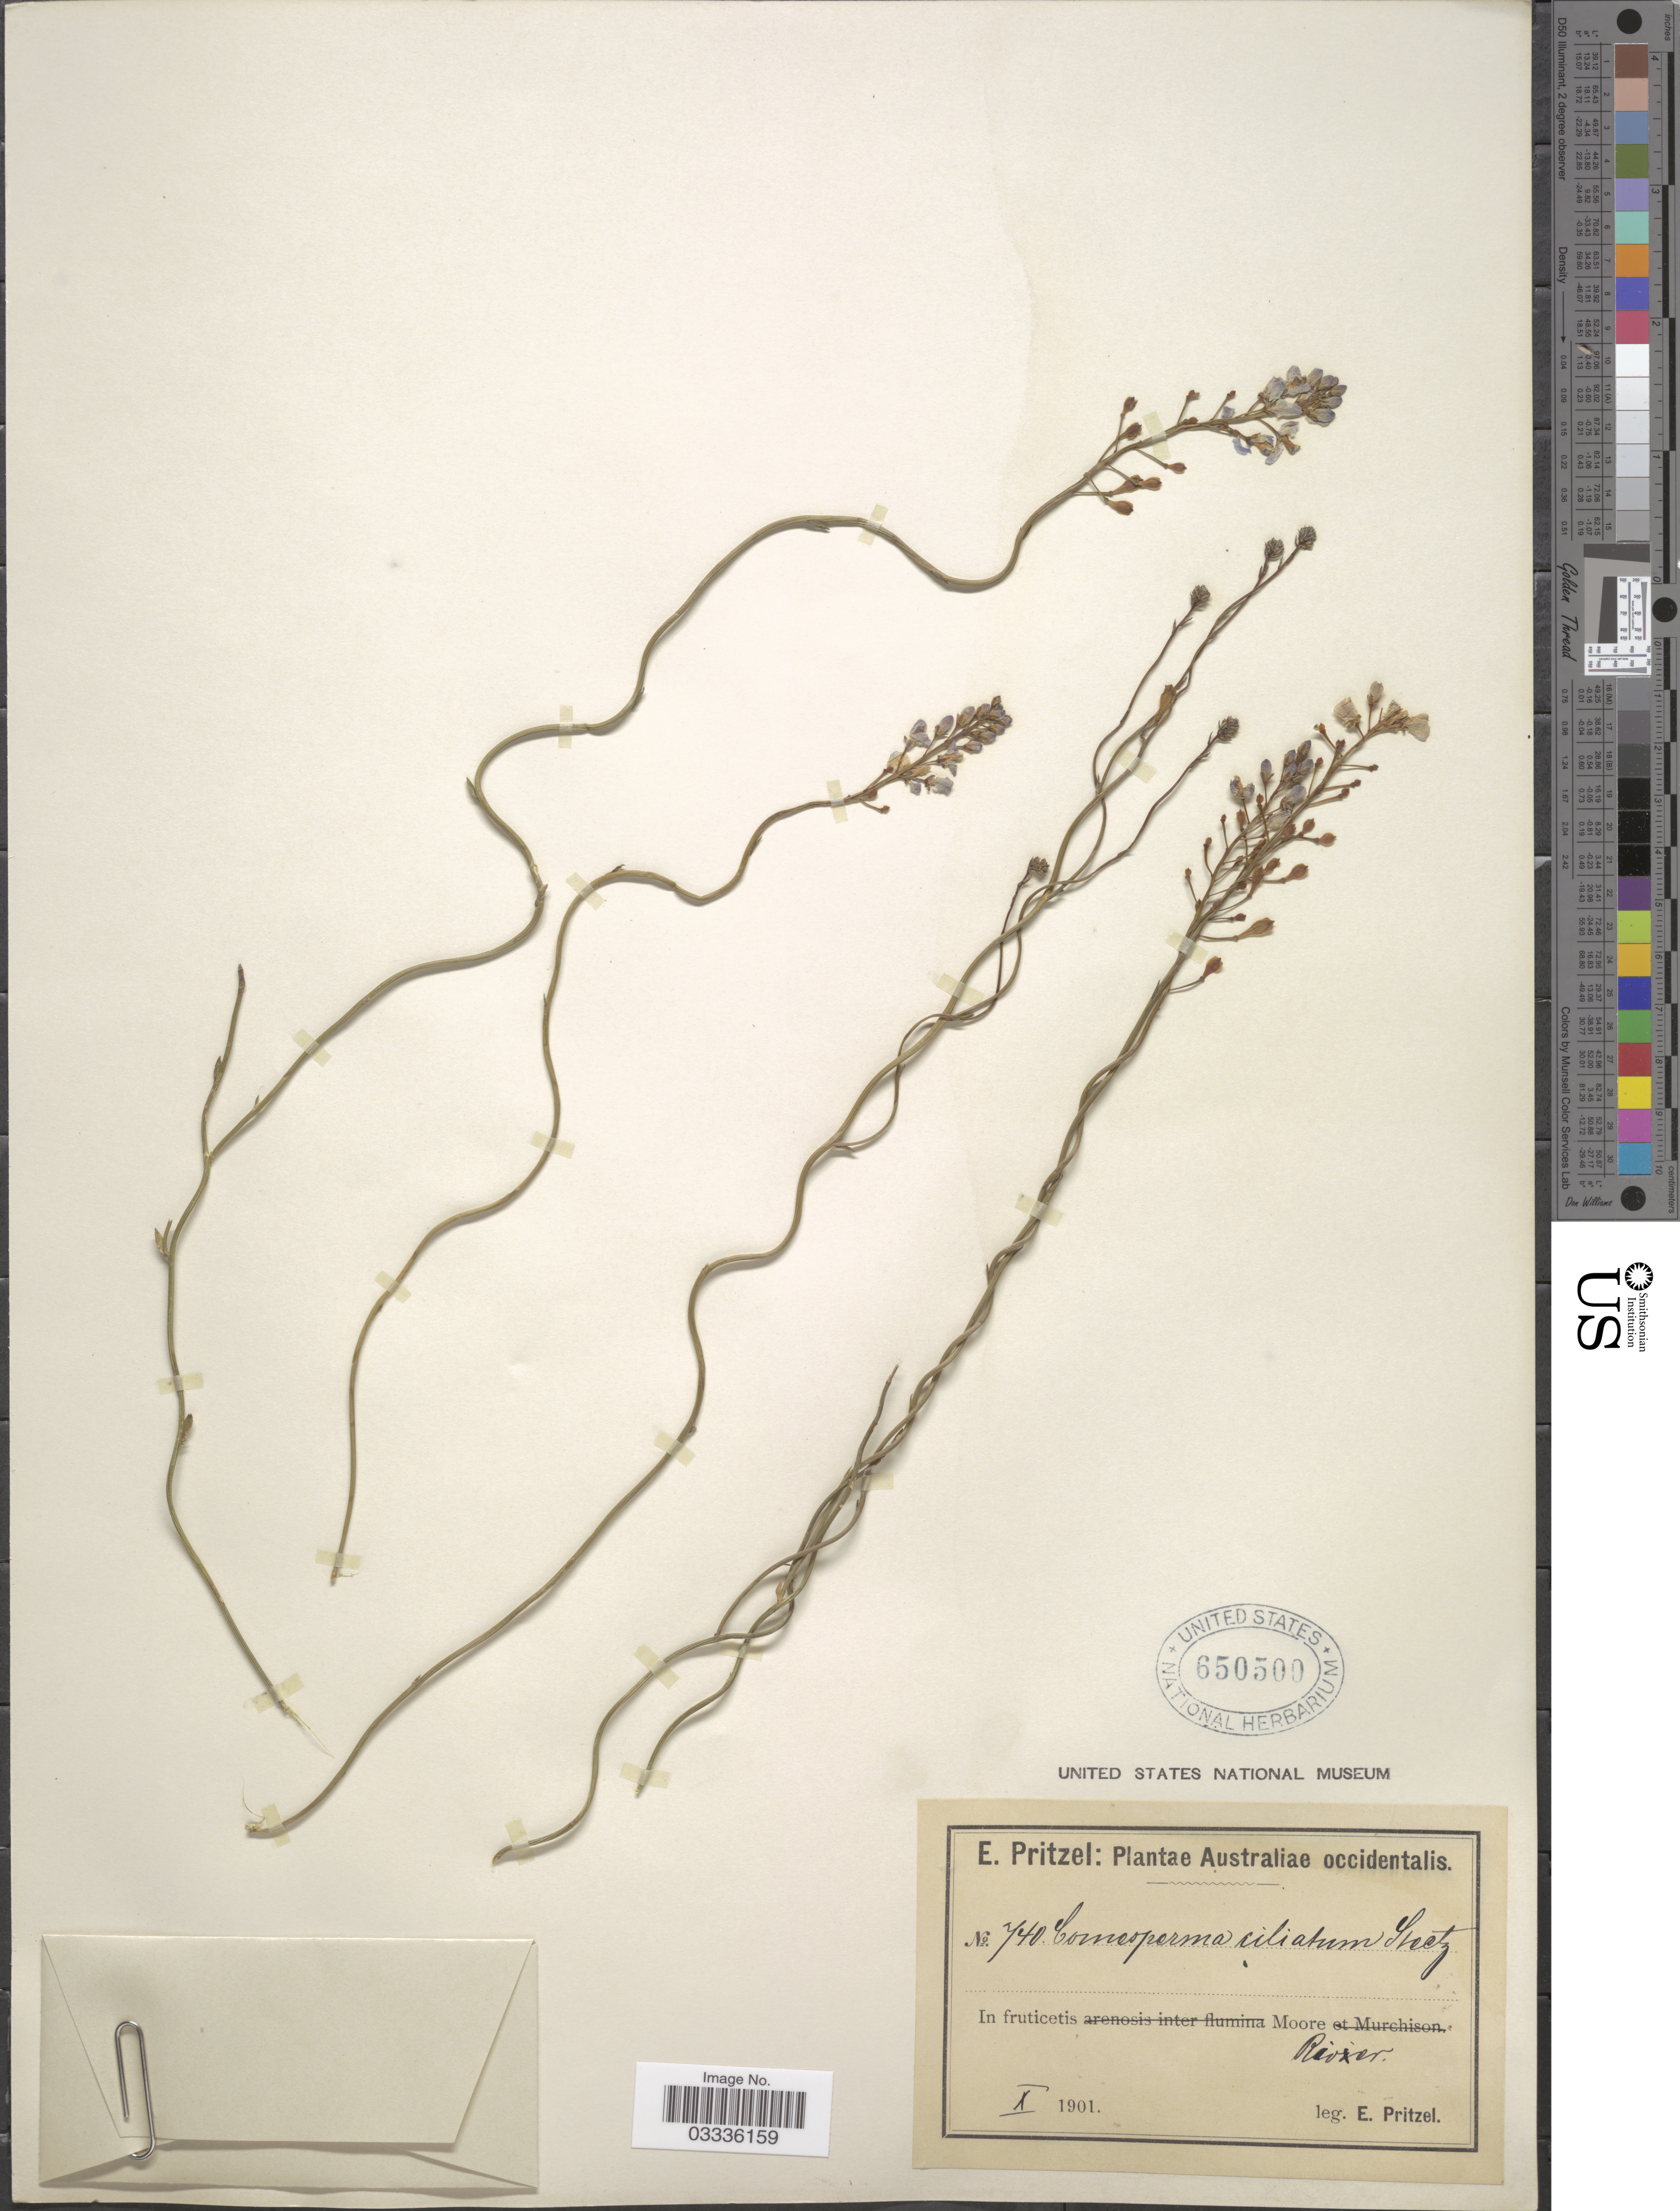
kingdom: Plantae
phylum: Tracheophyta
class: Magnoliopsida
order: Fabales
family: Polygalaceae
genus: Comesperma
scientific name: Comesperma ciliatum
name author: Steetz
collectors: E. G. Pritzel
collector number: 740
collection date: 1901-10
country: Australia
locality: Australiae occidentalis. In fruticetis Moore River.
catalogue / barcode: US 650500